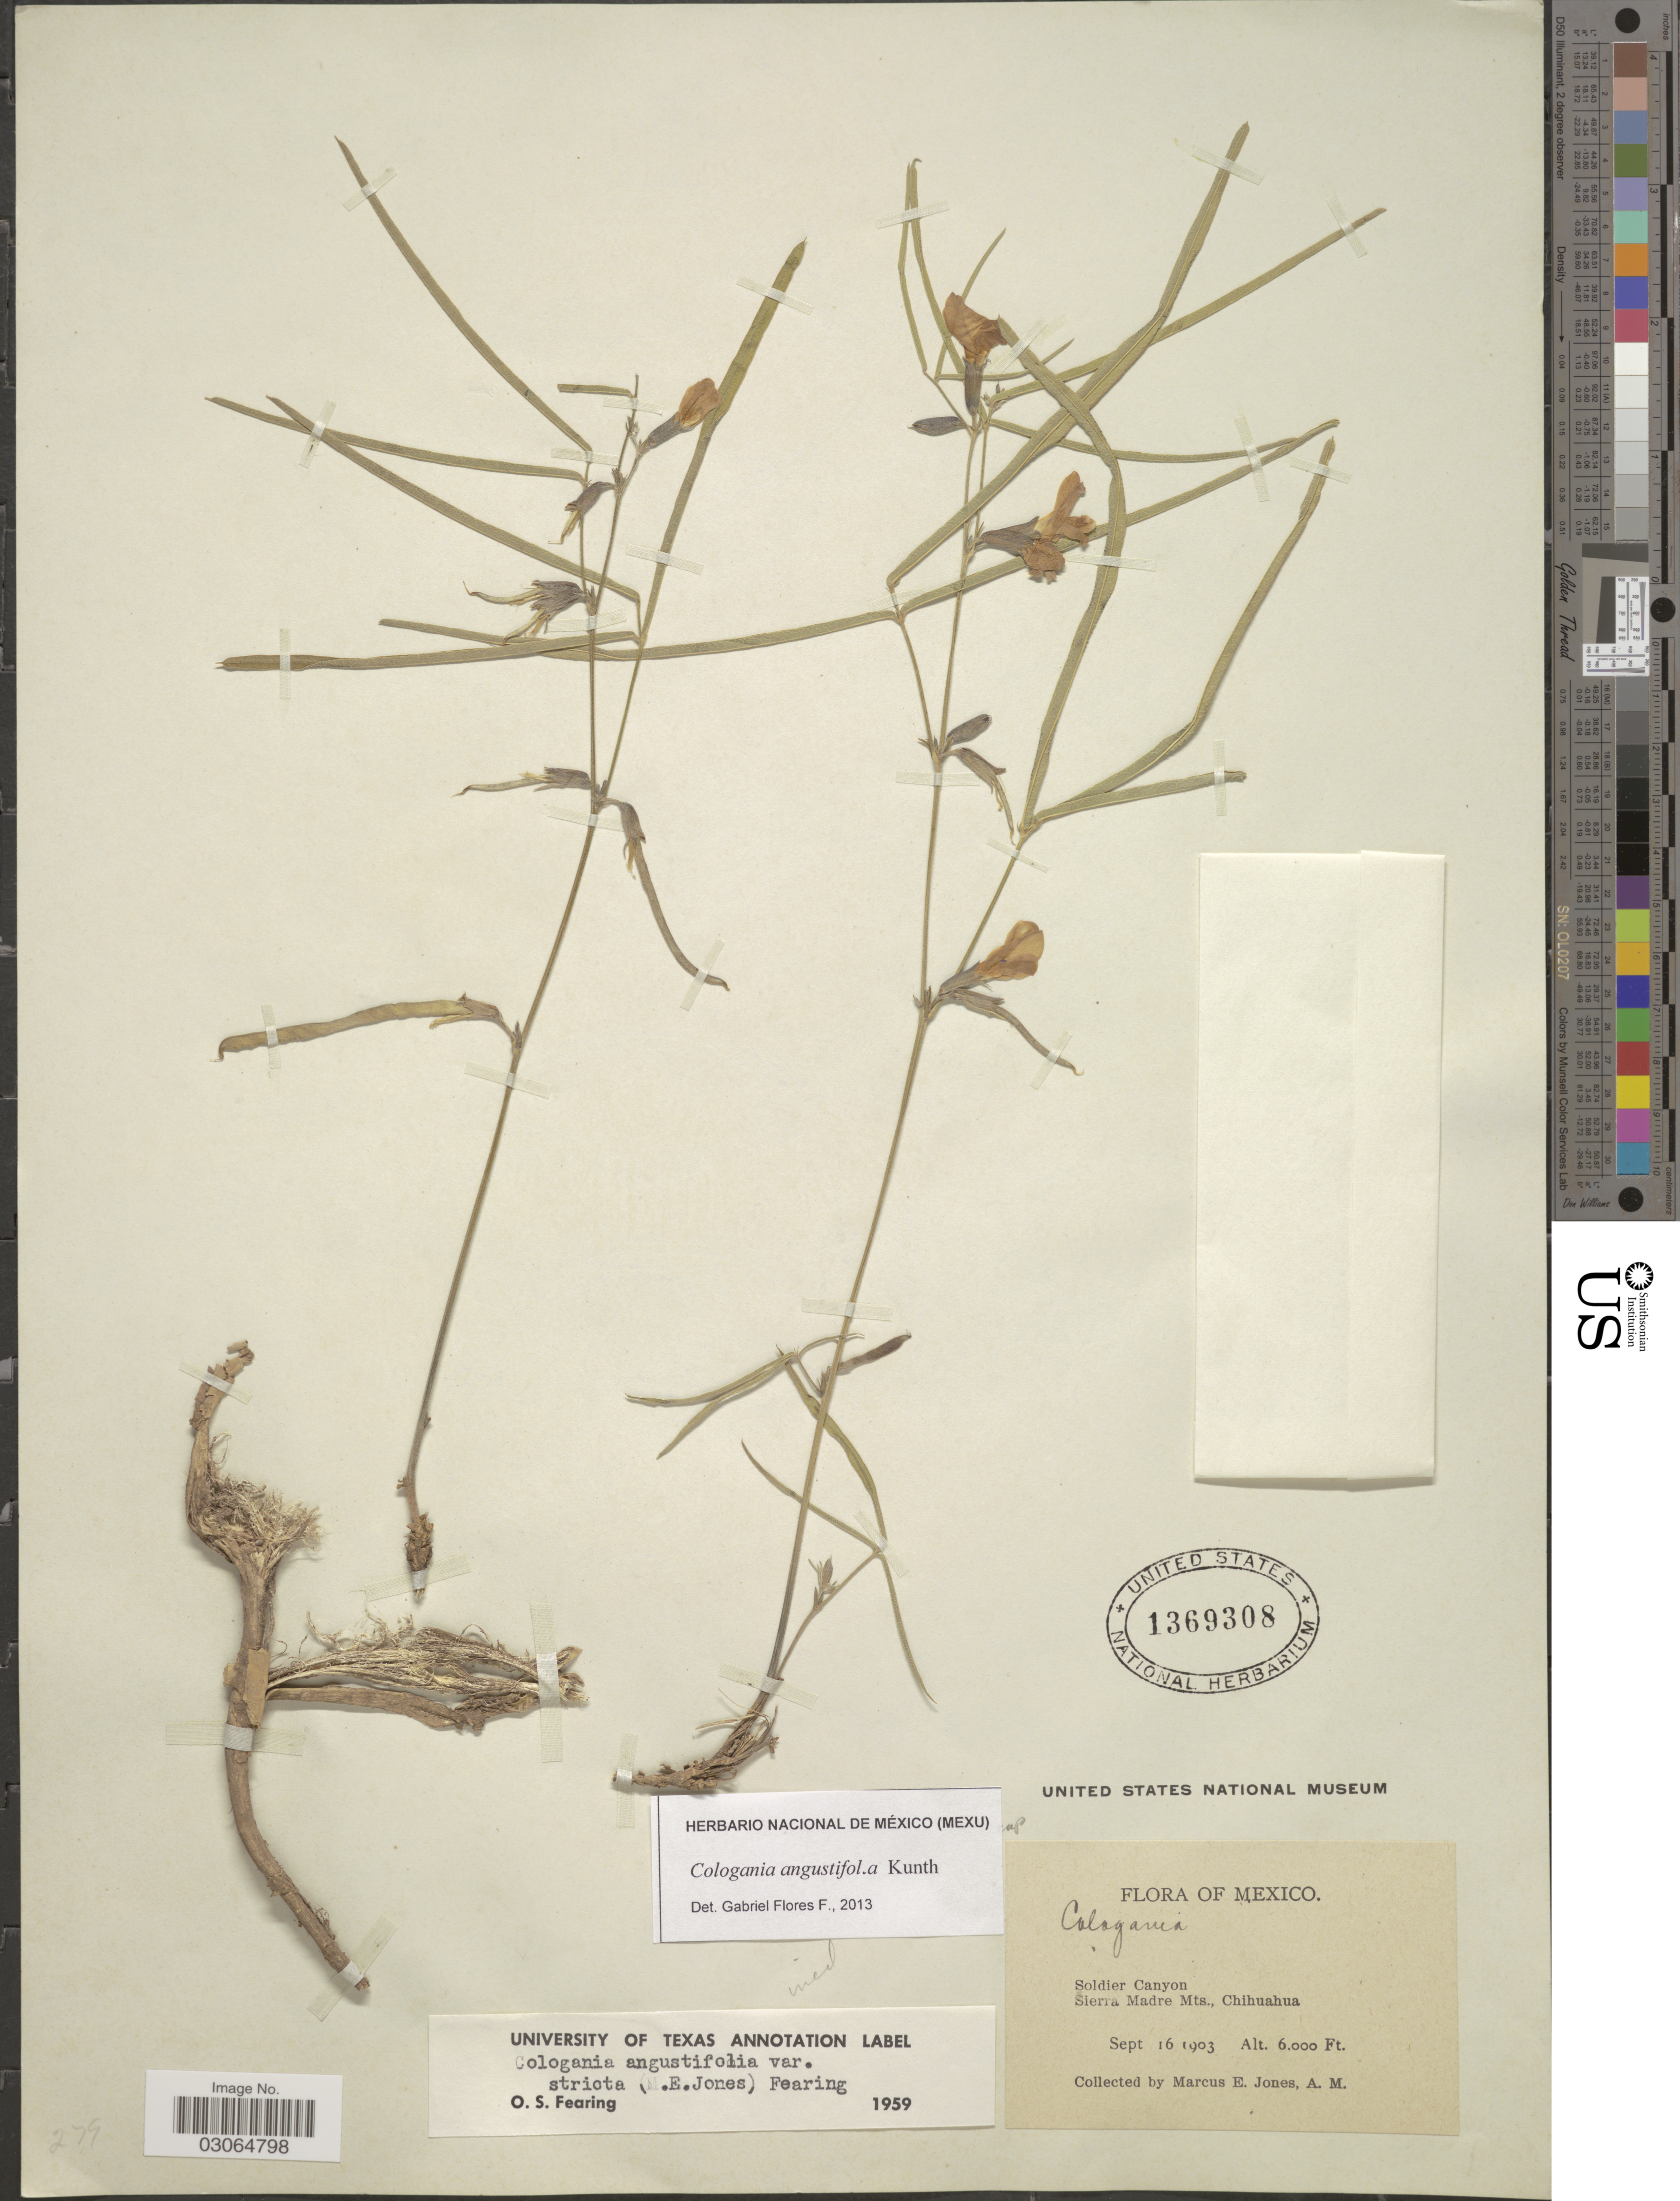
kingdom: Plantae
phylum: Tracheophyta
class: Magnoliopsida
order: Fabales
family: Fabaceae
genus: Cologania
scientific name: Cologania angustifolia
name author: Kunth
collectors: M. E. Jones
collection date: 1903-09-16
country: Mexico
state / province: Chihuahua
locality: Soldier Canyon. Sierra Madre Mts.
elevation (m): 1829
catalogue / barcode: US 1369308